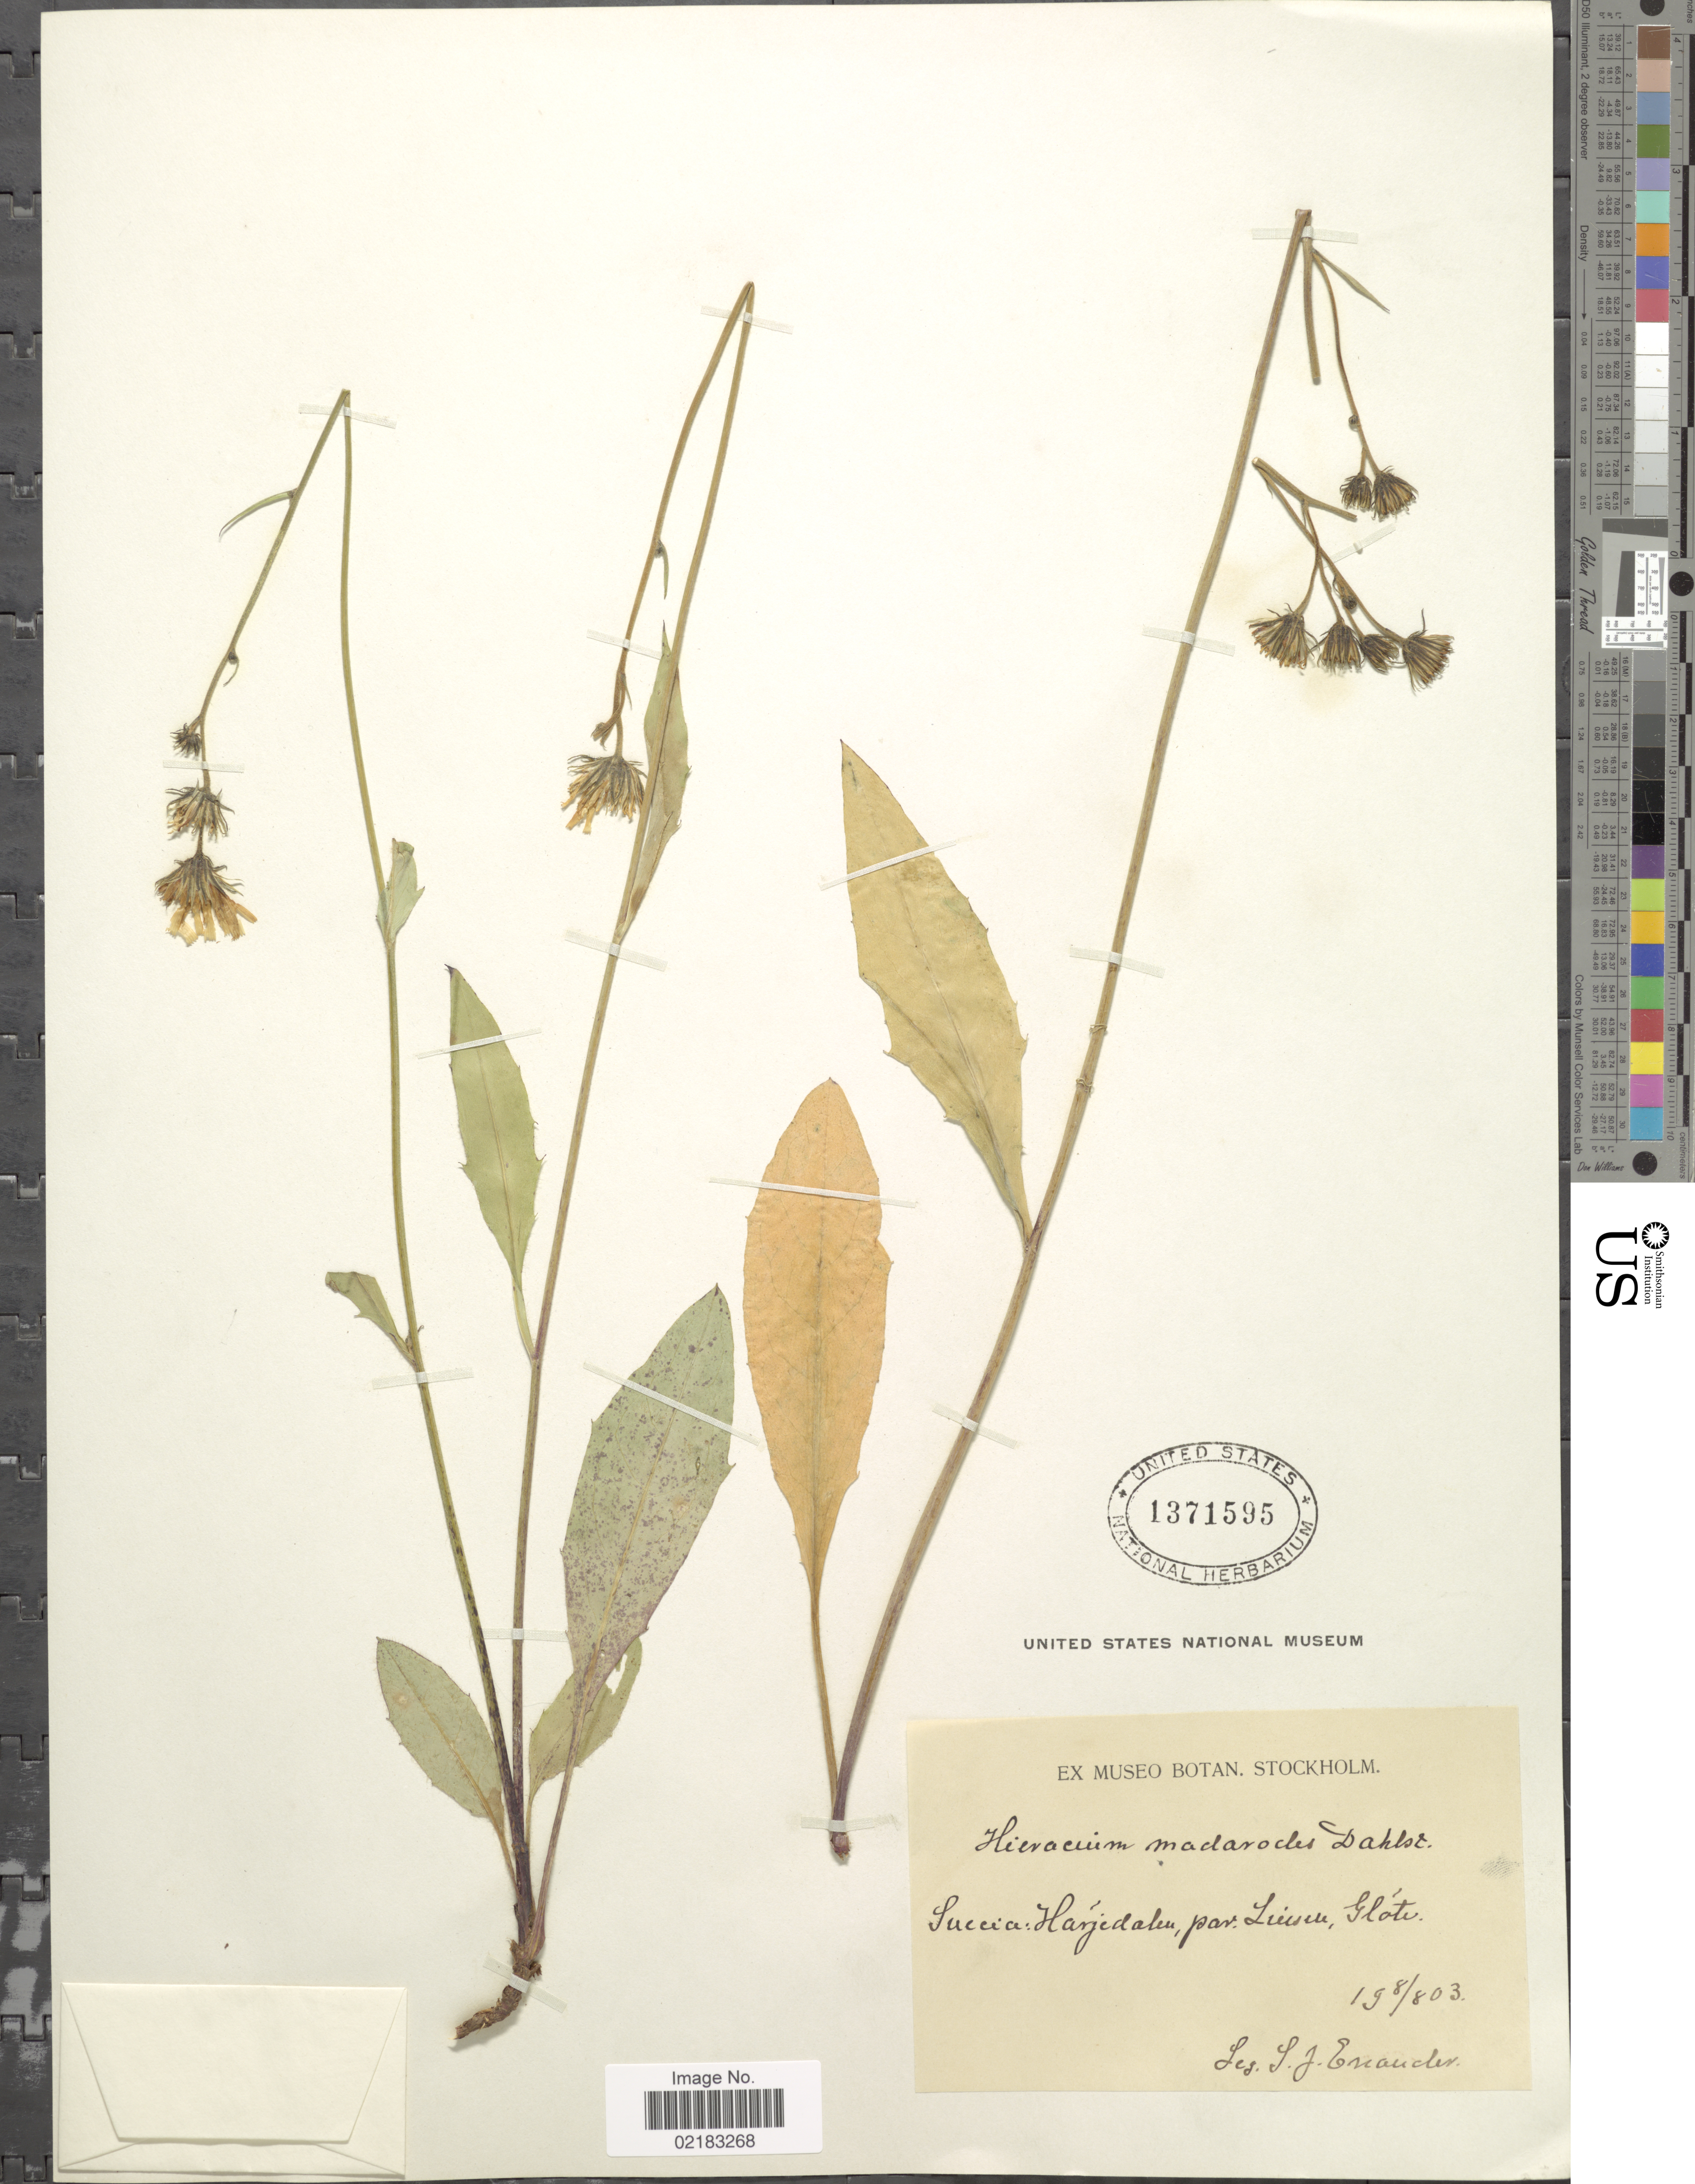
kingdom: Plantae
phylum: Tracheophyta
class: Magnoliopsida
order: Asterales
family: Asteraceae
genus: Hieracium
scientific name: Hieracium madarodes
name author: Dahlst.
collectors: S. Enander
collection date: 1903-08-08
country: Sweden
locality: Suecia: Harjedalen, par. Luisele, Glote [interpreted]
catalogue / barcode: US 1371595